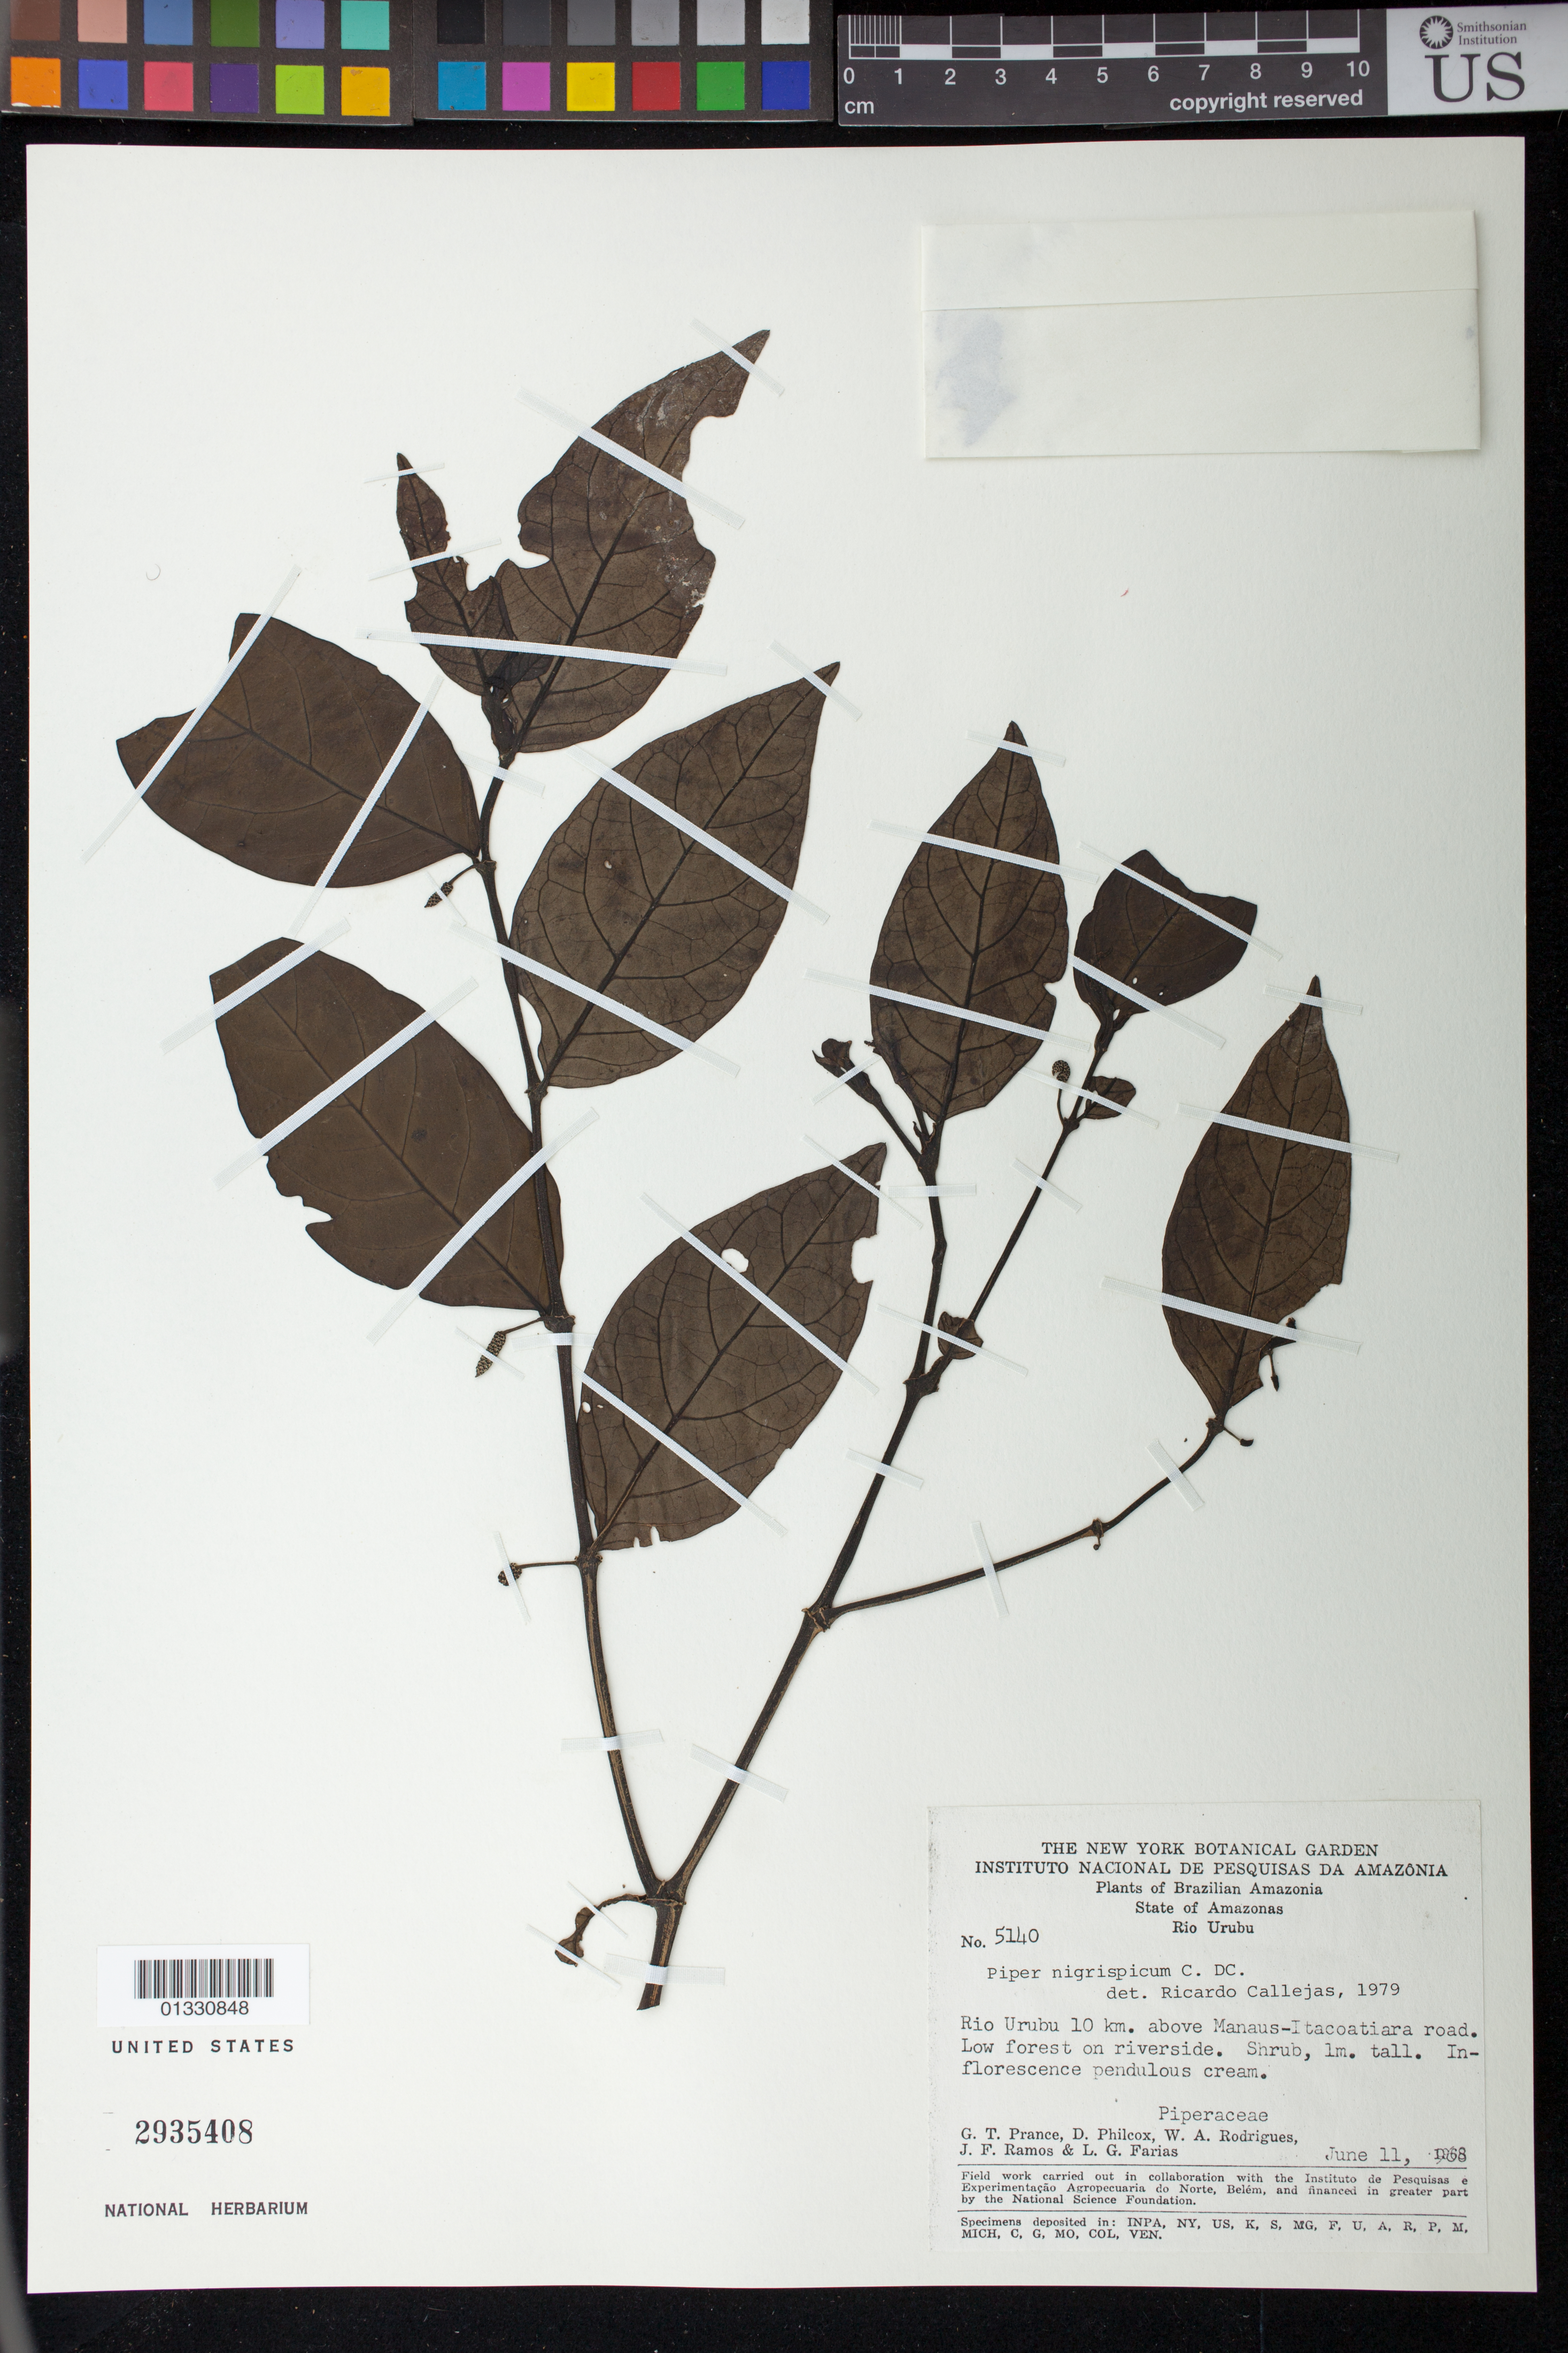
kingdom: Plantae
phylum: Tracheophyta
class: Magnoliopsida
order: Piperales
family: Piperaceae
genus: Piper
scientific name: Piper nigrispicum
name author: C. DC.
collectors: G. T. Prance, D. Philcox, W. A. Rodrigues, J. F. Ramos & L. G. Farias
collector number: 5140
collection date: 1968-06-11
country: Brazil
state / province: Amazonas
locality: Rio Urubu 10km above Manaus-Itacoatiara road.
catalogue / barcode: US 2935408